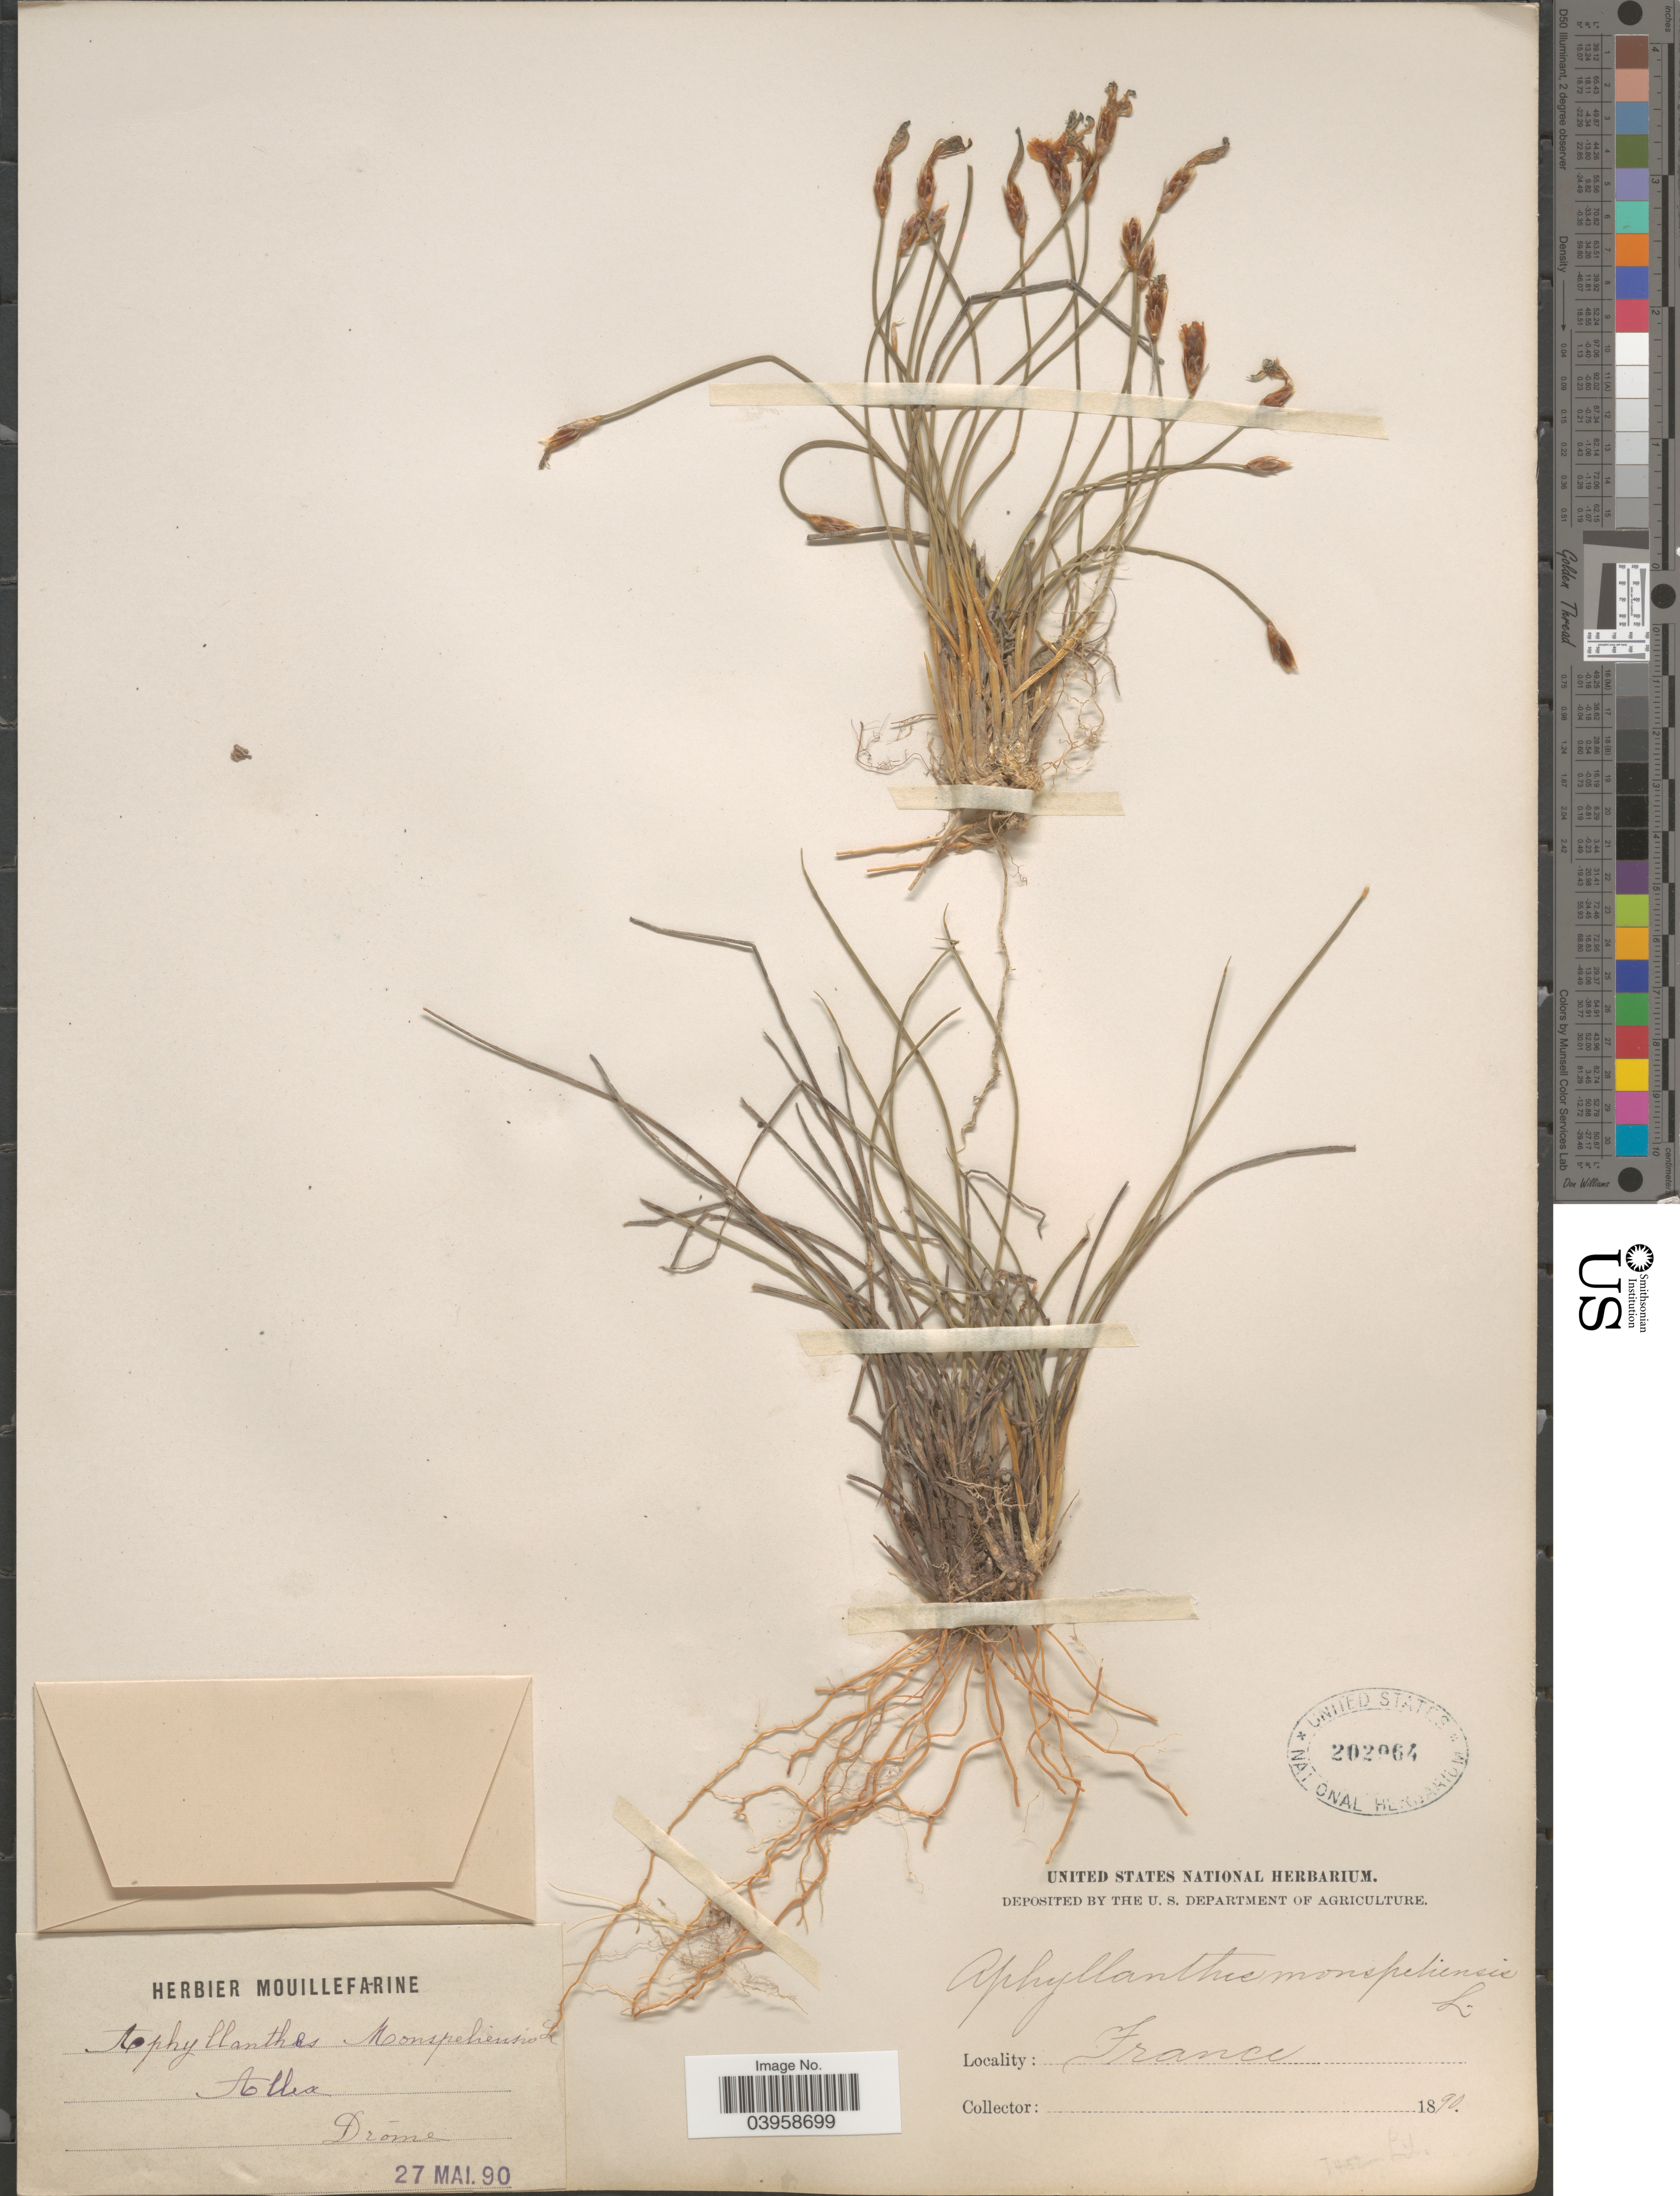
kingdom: Plantae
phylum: Tracheophyta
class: Liliopsida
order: Asparagales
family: Asparagaceae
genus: Aphyllanthes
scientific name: Aphyllanthes monspeliensis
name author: L.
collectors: ex herb. Mouillefarine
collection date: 1890-05-27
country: France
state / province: Auvergne-Rhône-Alpes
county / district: Drôme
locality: Attia [interpreted] Dróme.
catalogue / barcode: US 202964